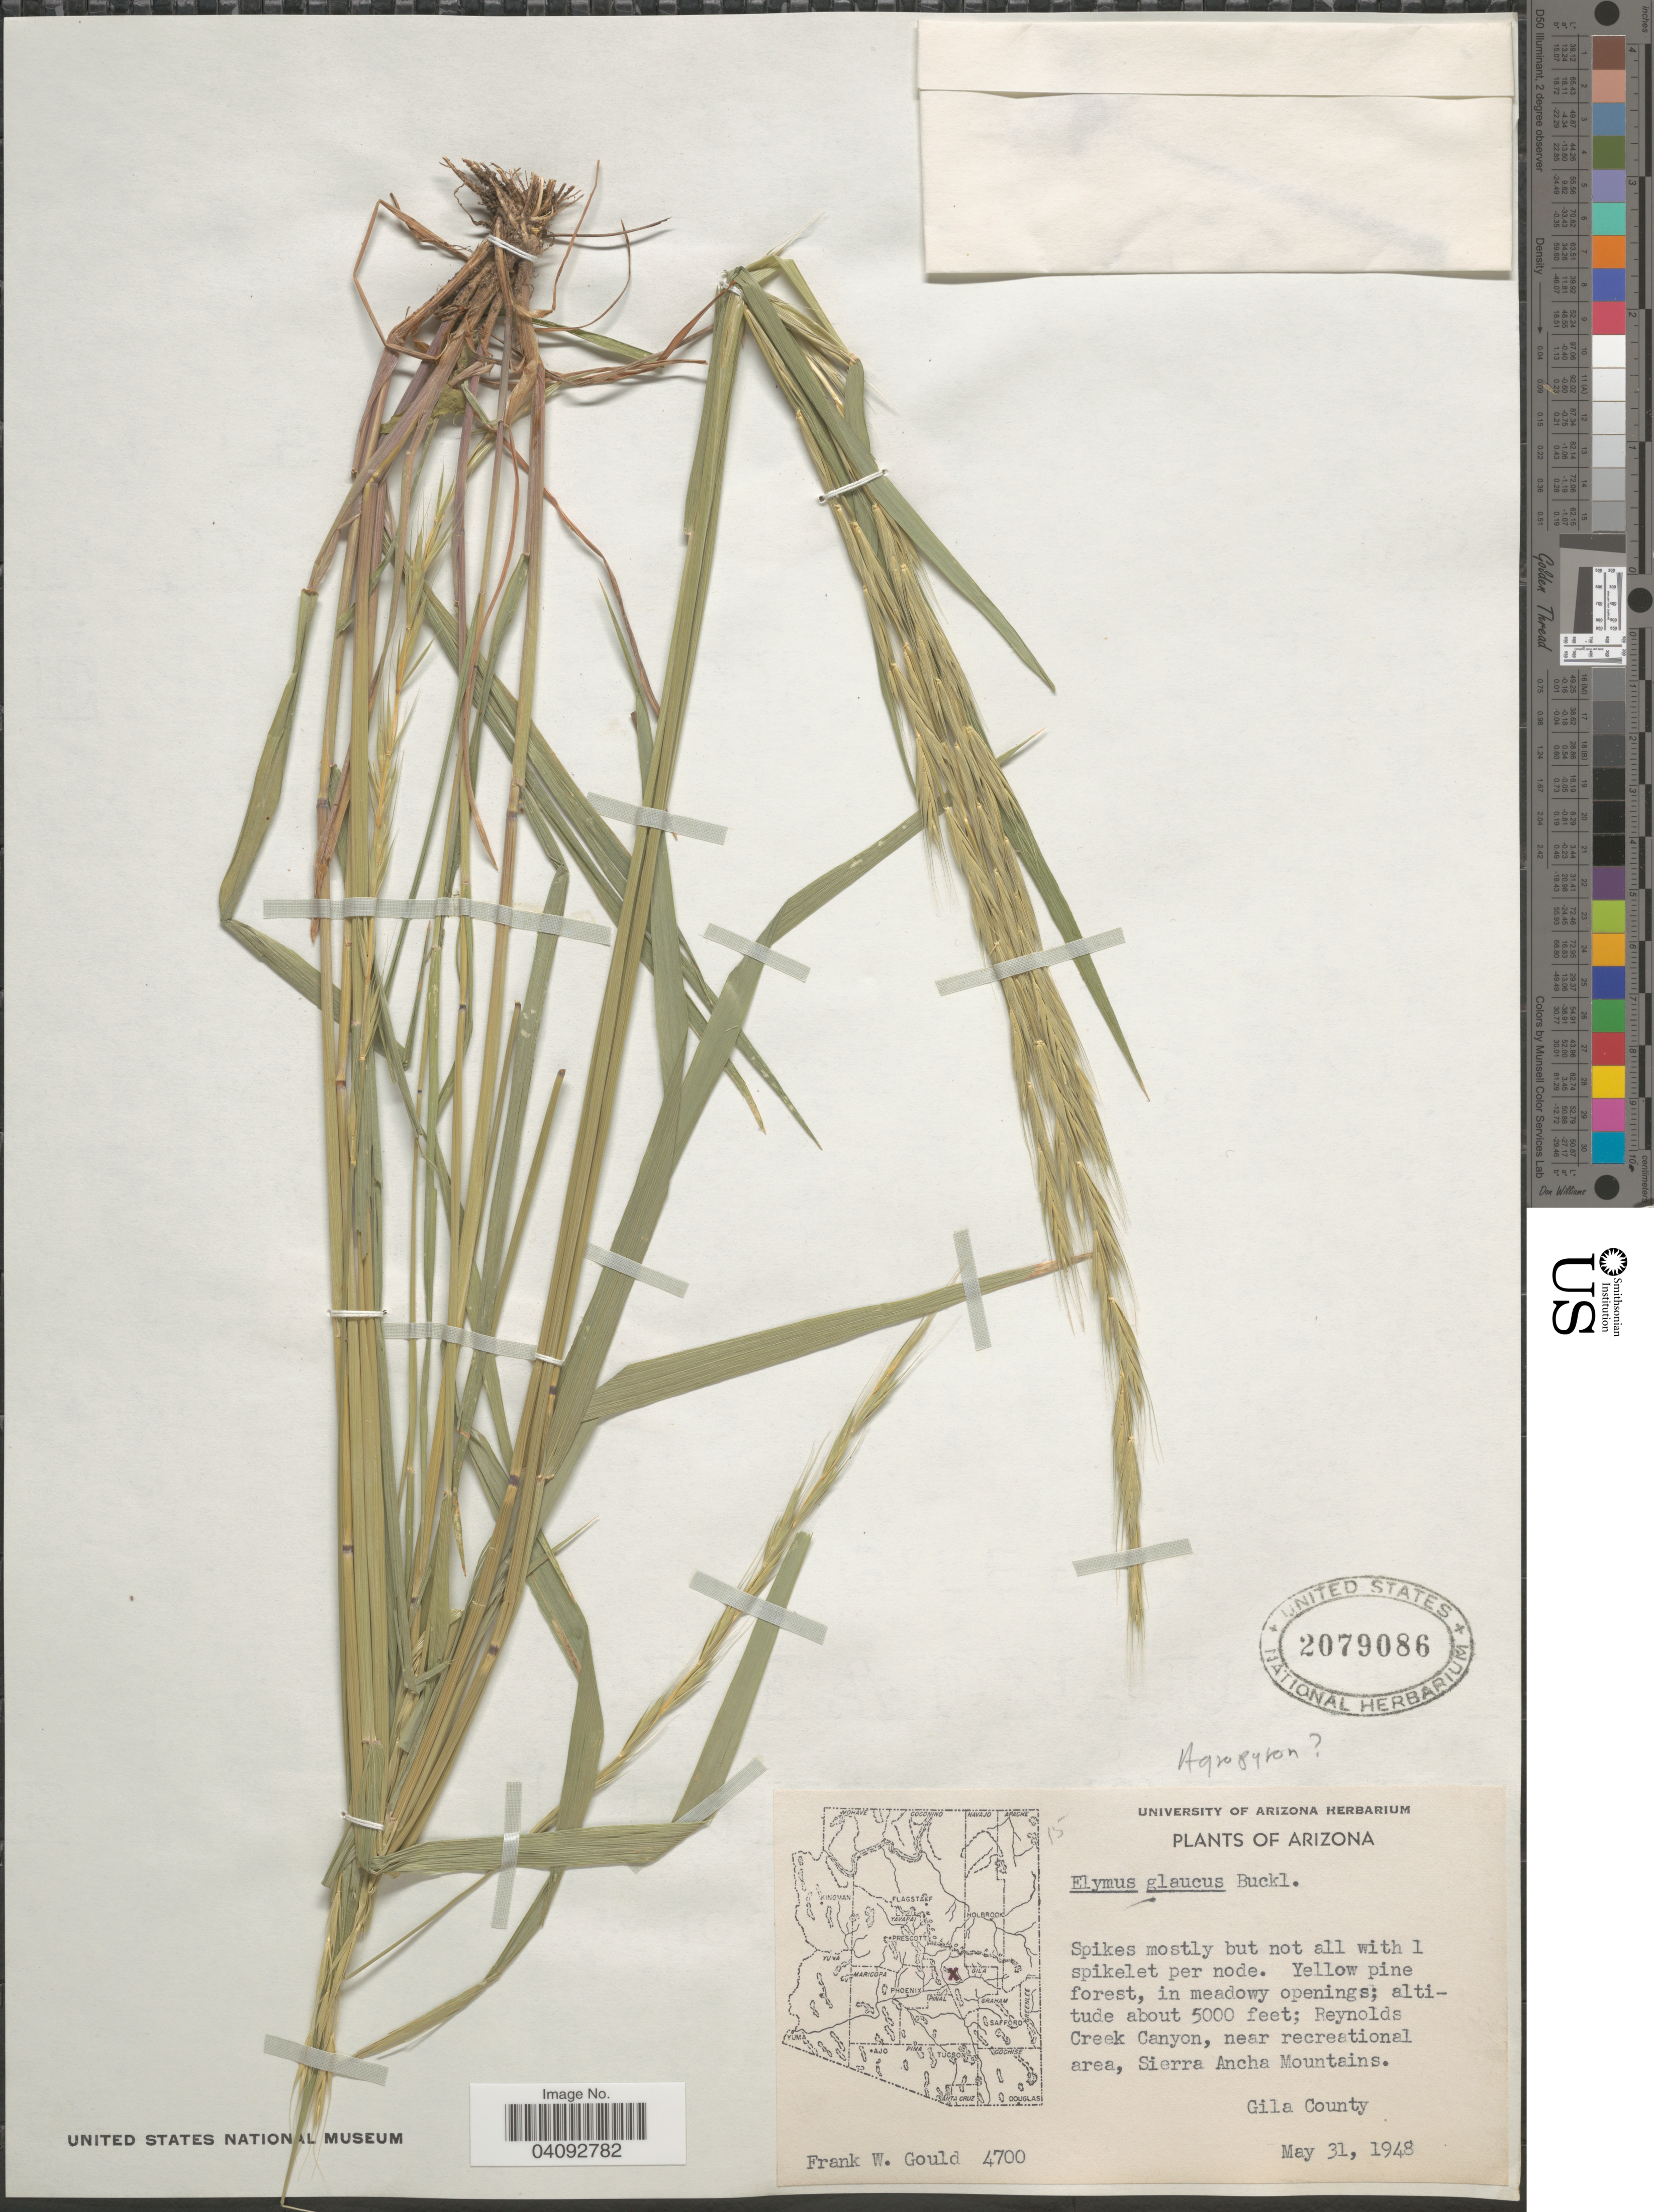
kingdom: Plantae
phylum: Tracheophyta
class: Liliopsida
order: Poales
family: Poaceae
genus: Elymus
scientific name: Elymus glaucus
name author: Buckley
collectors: F. W. Gould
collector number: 4700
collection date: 1948-05-31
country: United States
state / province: Arizona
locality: Reynolds Creek Canyon, near recreational area, Sierra Ancha Mountains. Gila County.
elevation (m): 1524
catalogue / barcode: US 2079086